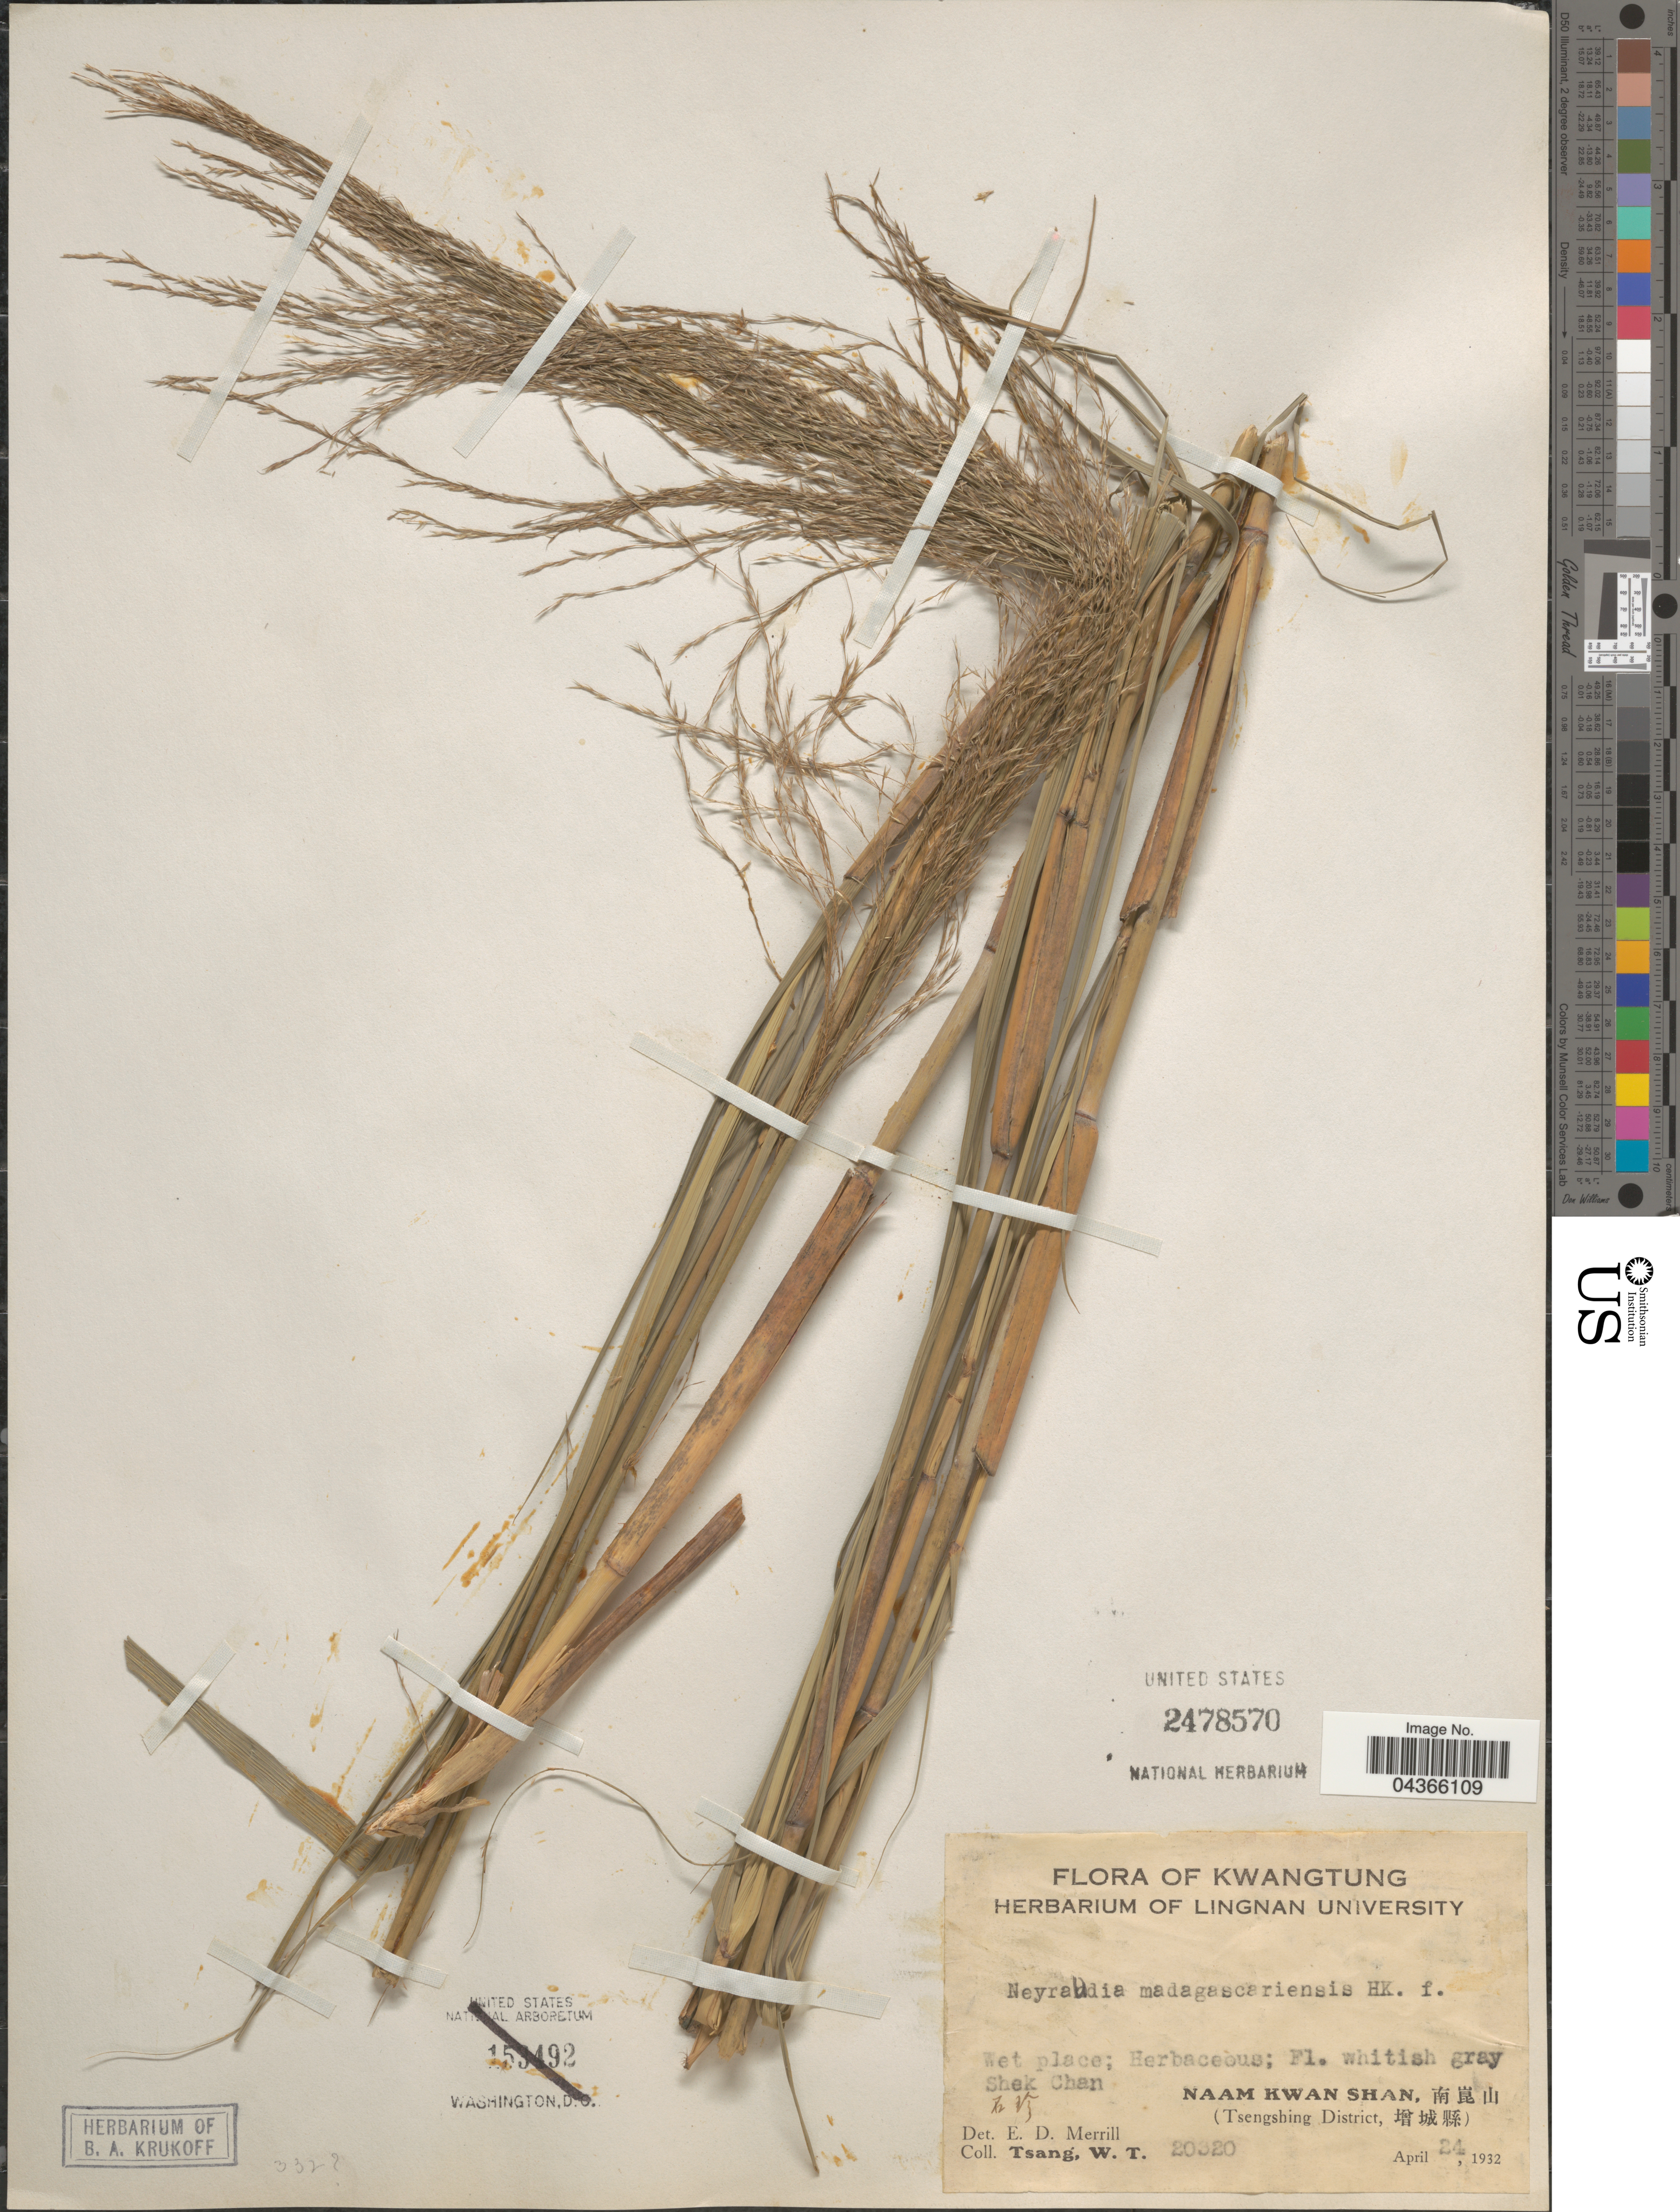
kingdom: Plantae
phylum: Tracheophyta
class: Liliopsida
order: Poales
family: Poaceae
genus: Neyraudia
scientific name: Neyraudia arundinacea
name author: (L.) Henr.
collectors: W. T. Tsang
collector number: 20320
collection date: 1932-04-24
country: China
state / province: Guangdong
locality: Kwangtung. Shek Chan [Foreign script]. Naam Kwan Shan, [Foreign script] (Tsengshing District, [Foreign script]).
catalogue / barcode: US 2478570